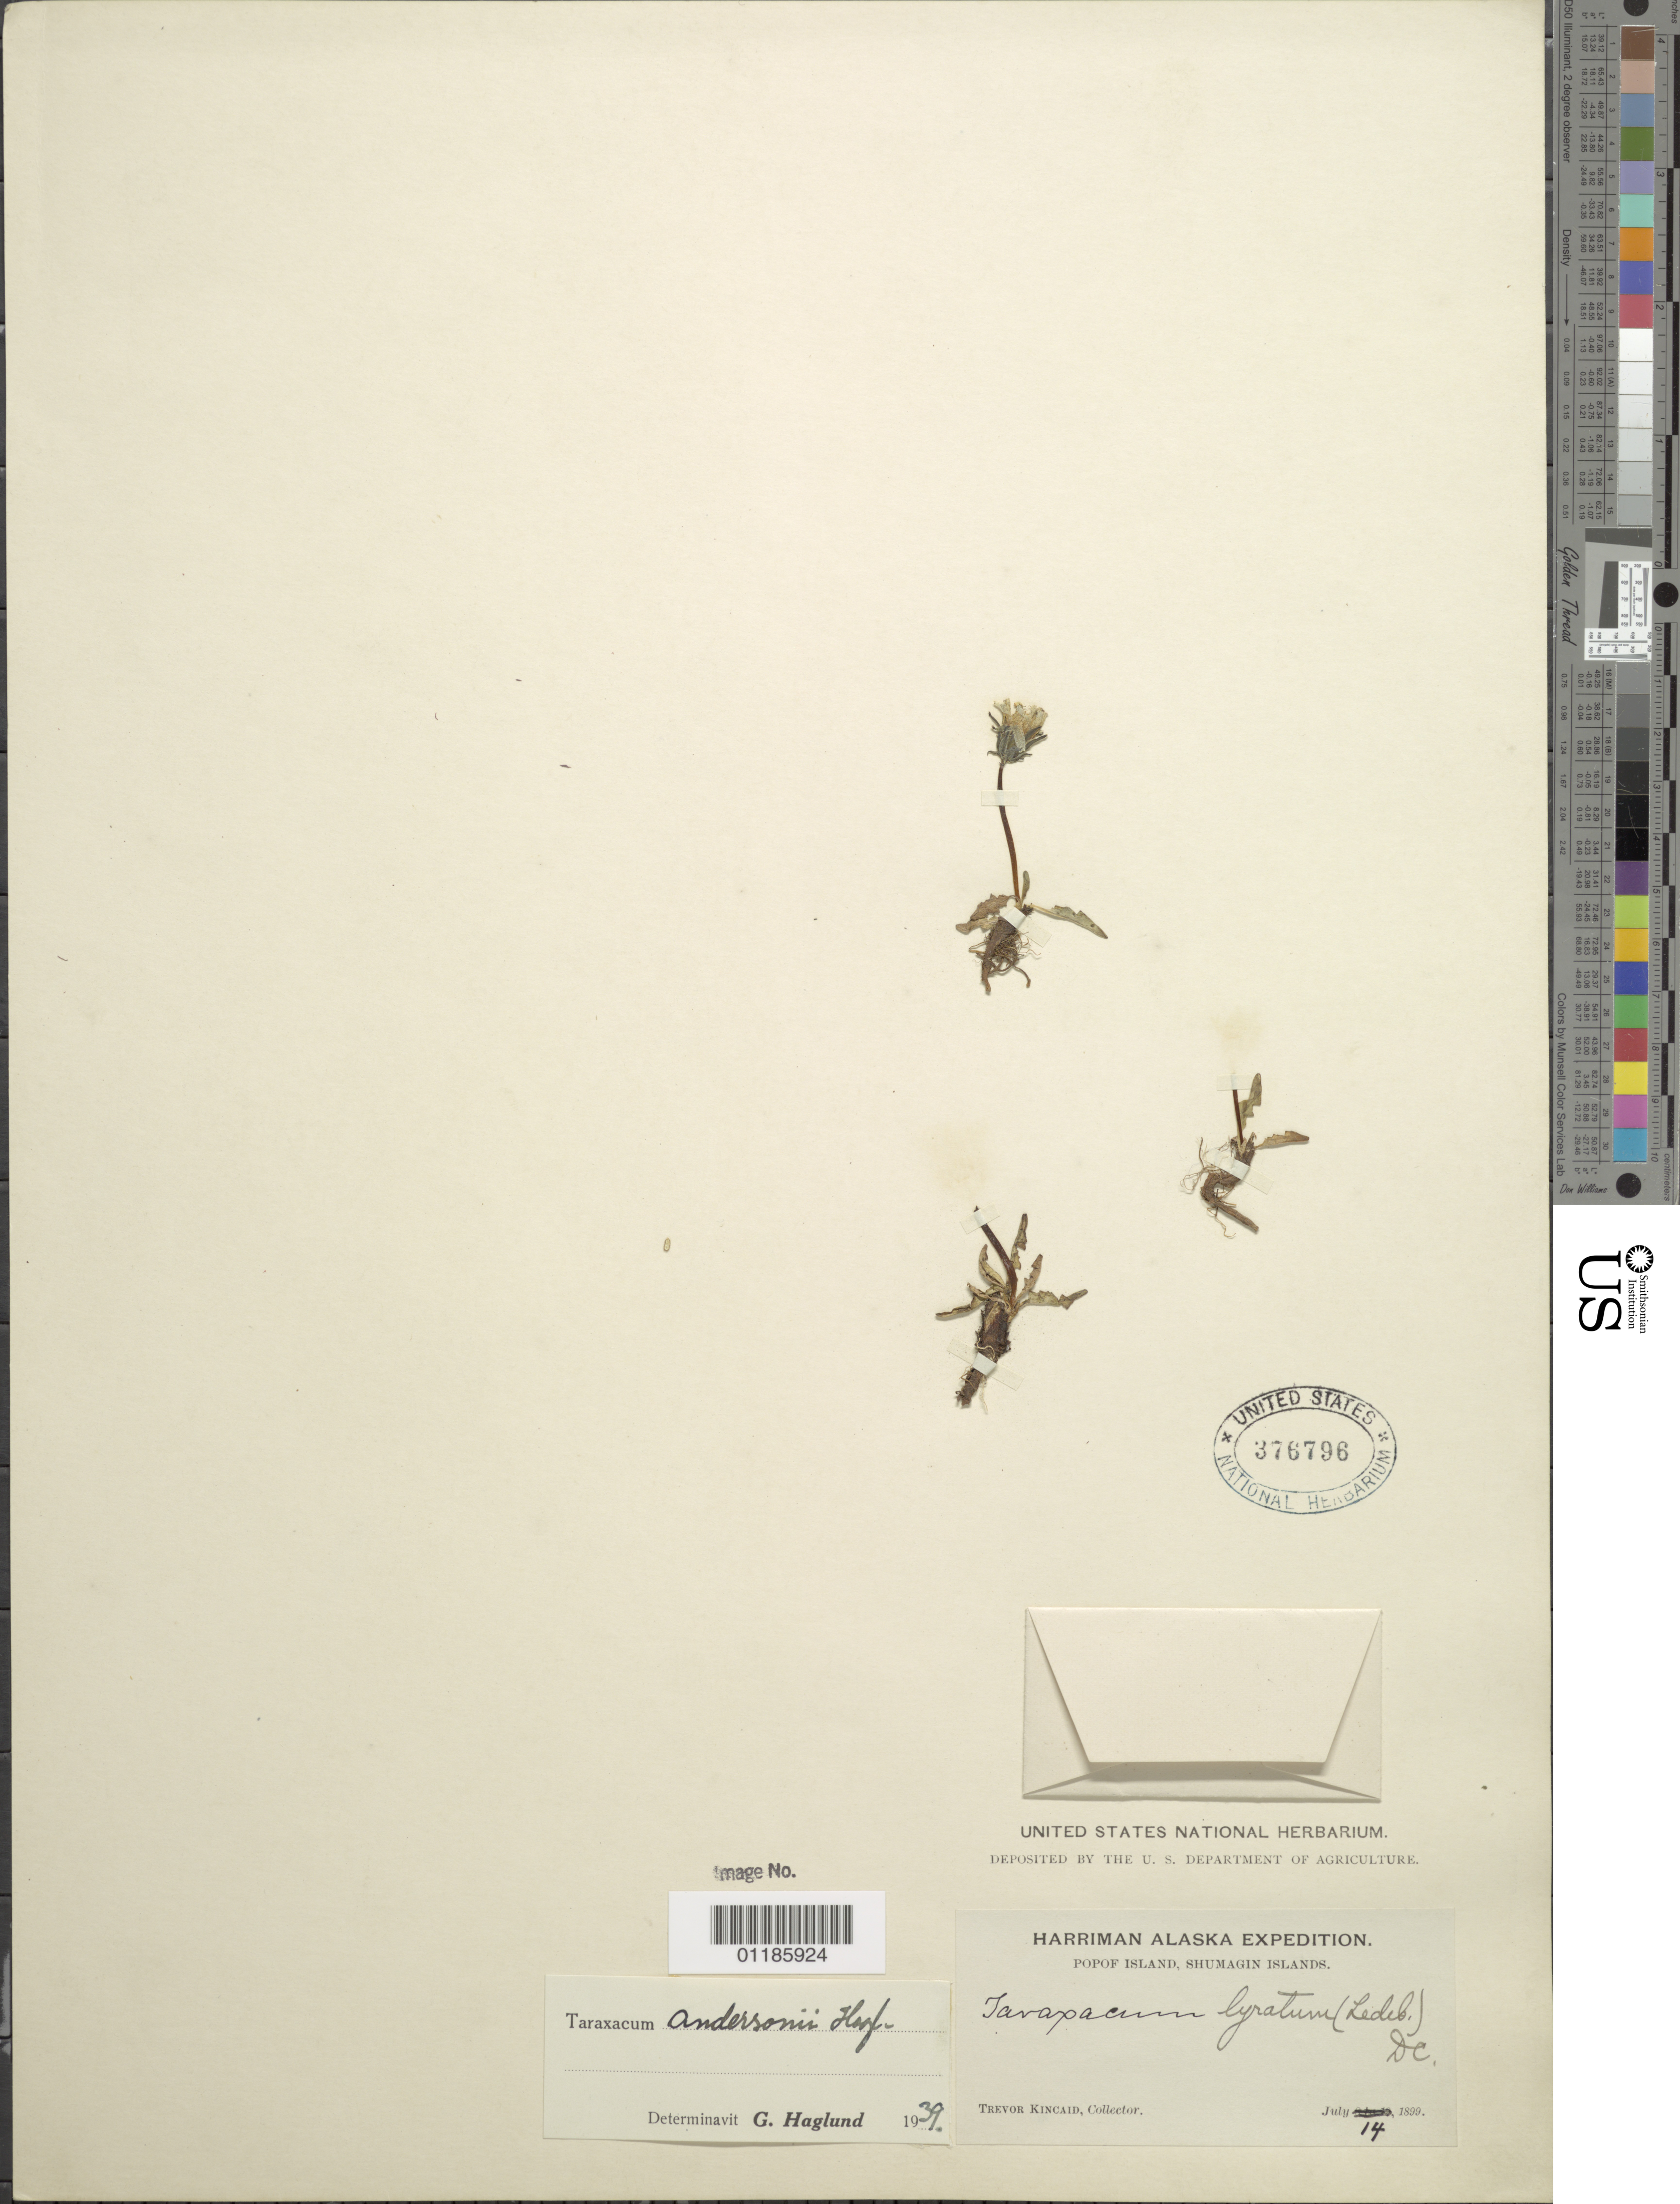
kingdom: Plantae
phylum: Tracheophyta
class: Magnoliopsida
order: Asterales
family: Asteraceae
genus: Taraxacum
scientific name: Taraxacum arcticum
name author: (Trautv.) Dahlst.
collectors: T. C. Kincaid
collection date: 1899-07-14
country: United States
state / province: Alaska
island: Popof Island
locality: Popof Island, Shumagin Islands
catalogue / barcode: US 376796